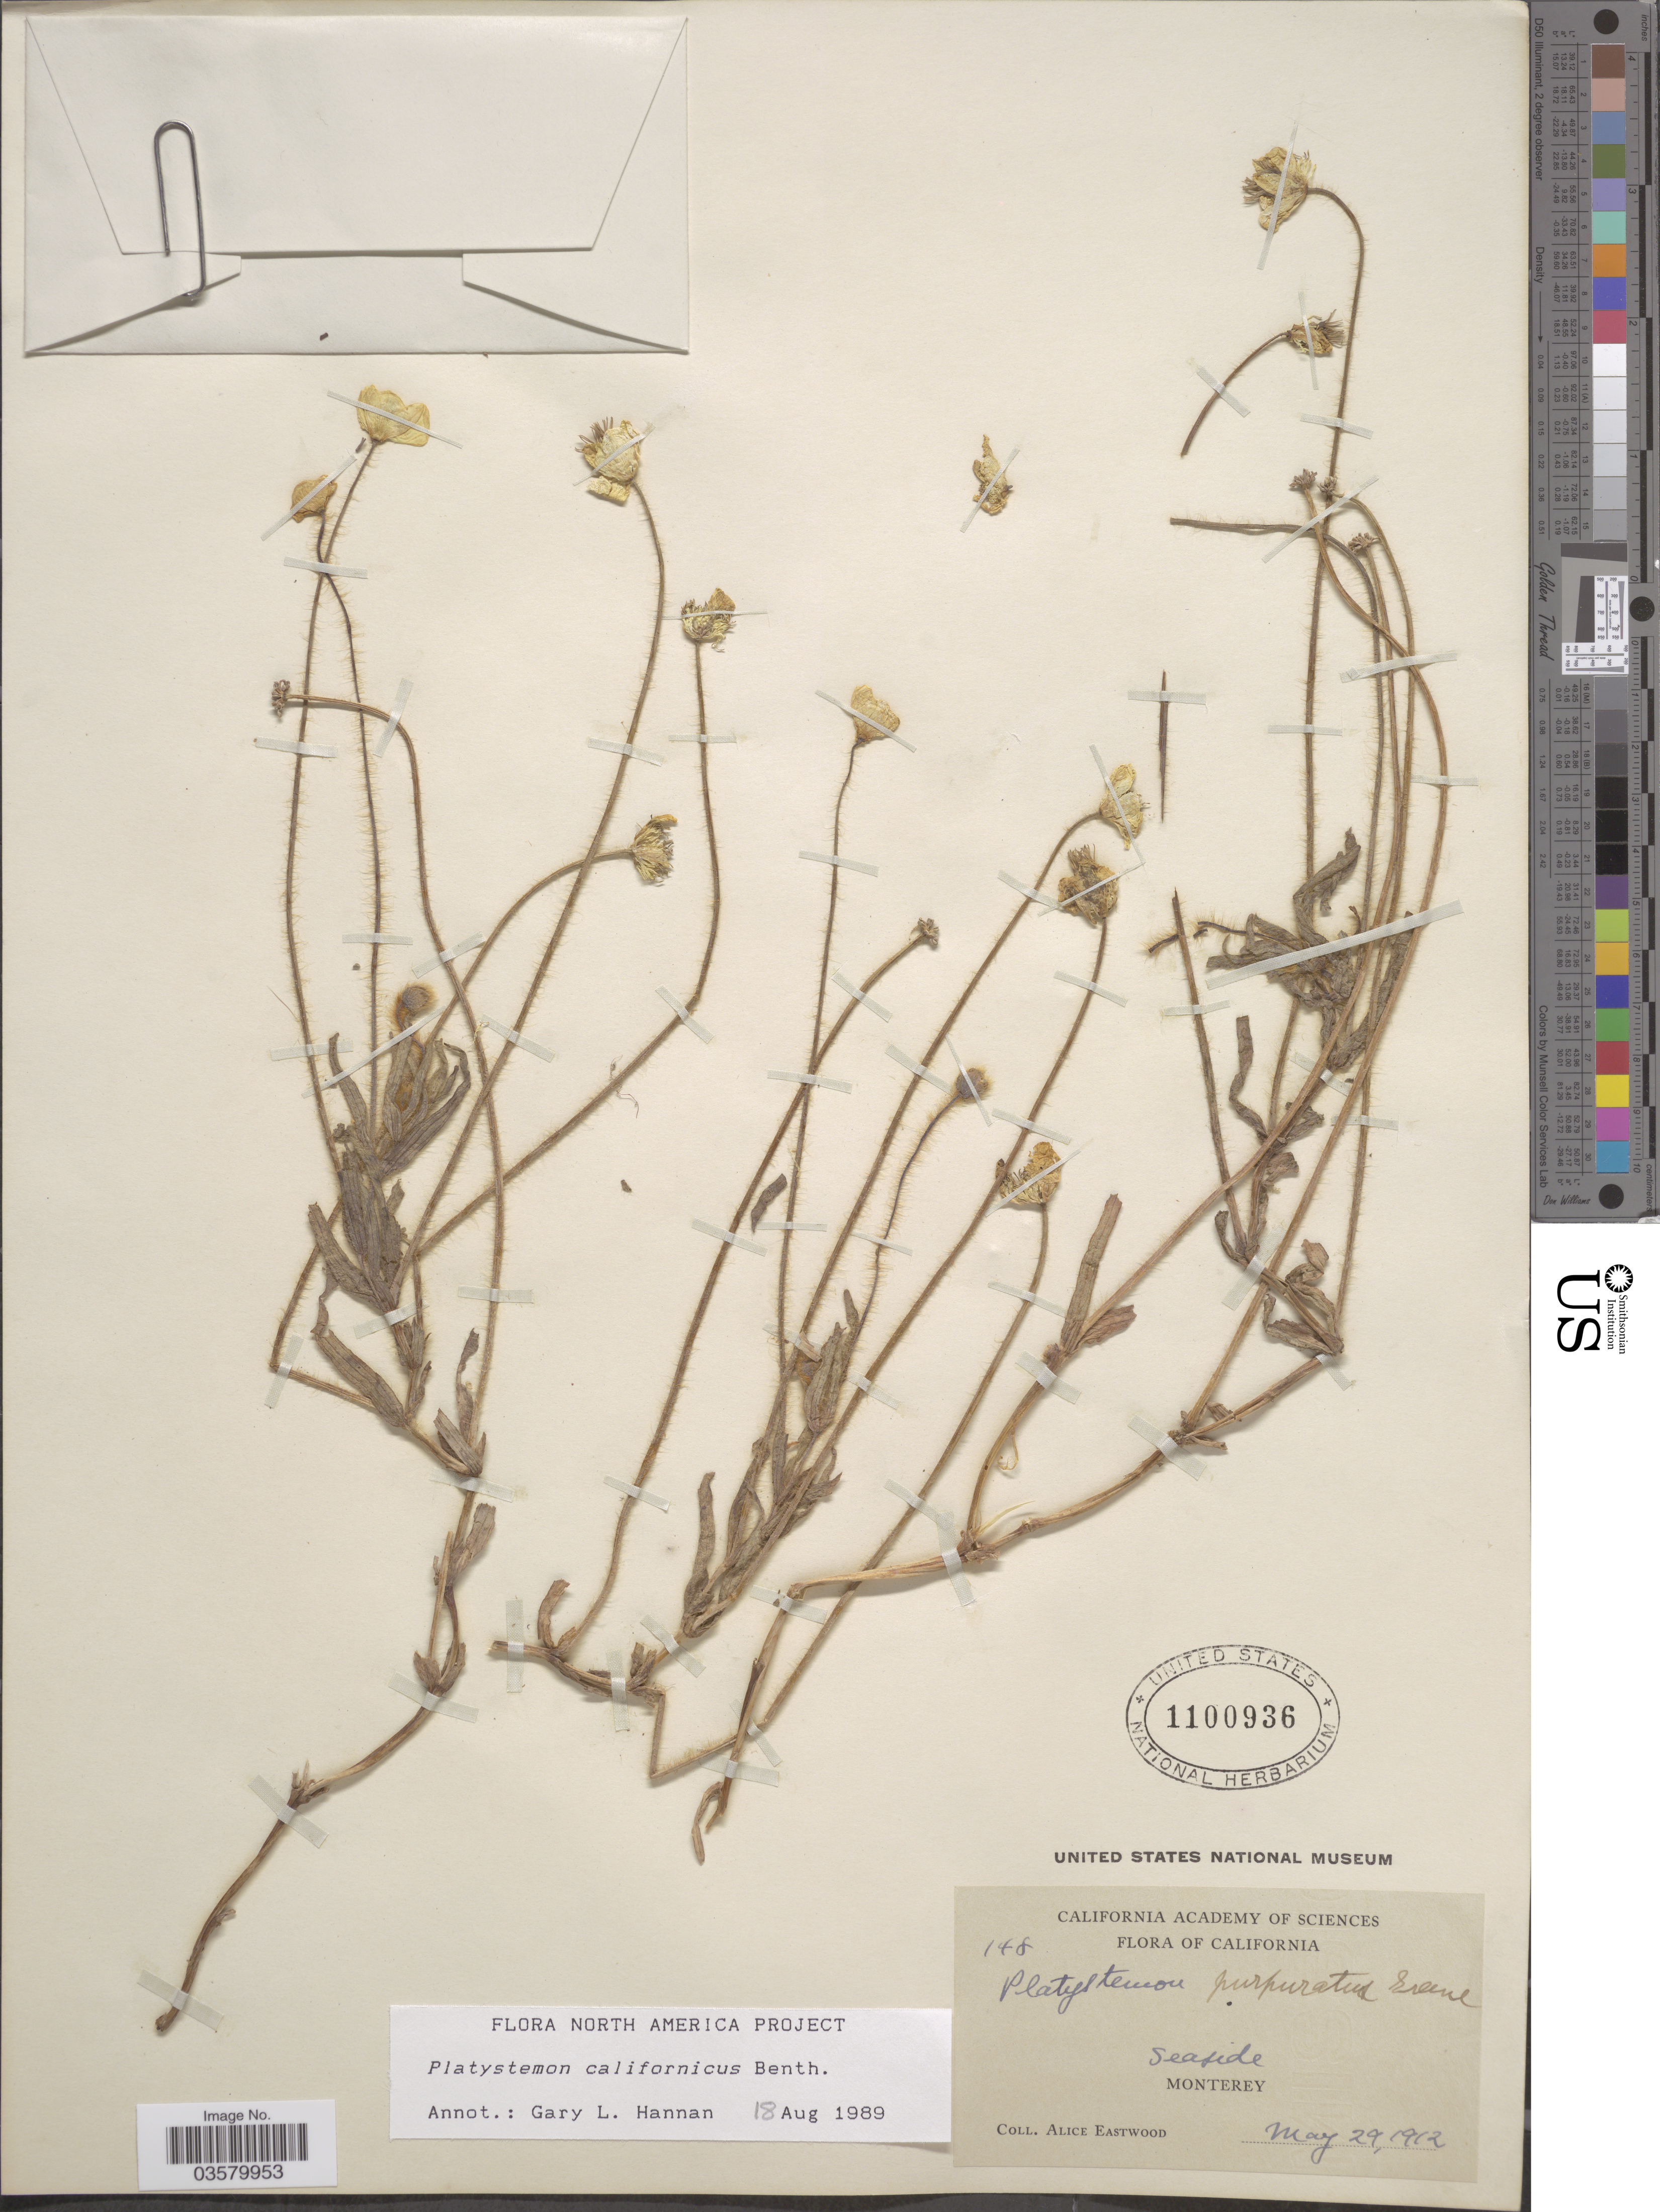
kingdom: Plantae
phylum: Tracheophyta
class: Magnoliopsida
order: Ranunculales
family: Papaveraceae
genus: Platystemon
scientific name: Platystemon californicus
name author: Benth.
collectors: A. Eastwood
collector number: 148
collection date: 1912-05-29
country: United States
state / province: California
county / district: Monterey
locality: Seaside, Monterey.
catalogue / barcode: US 1100936